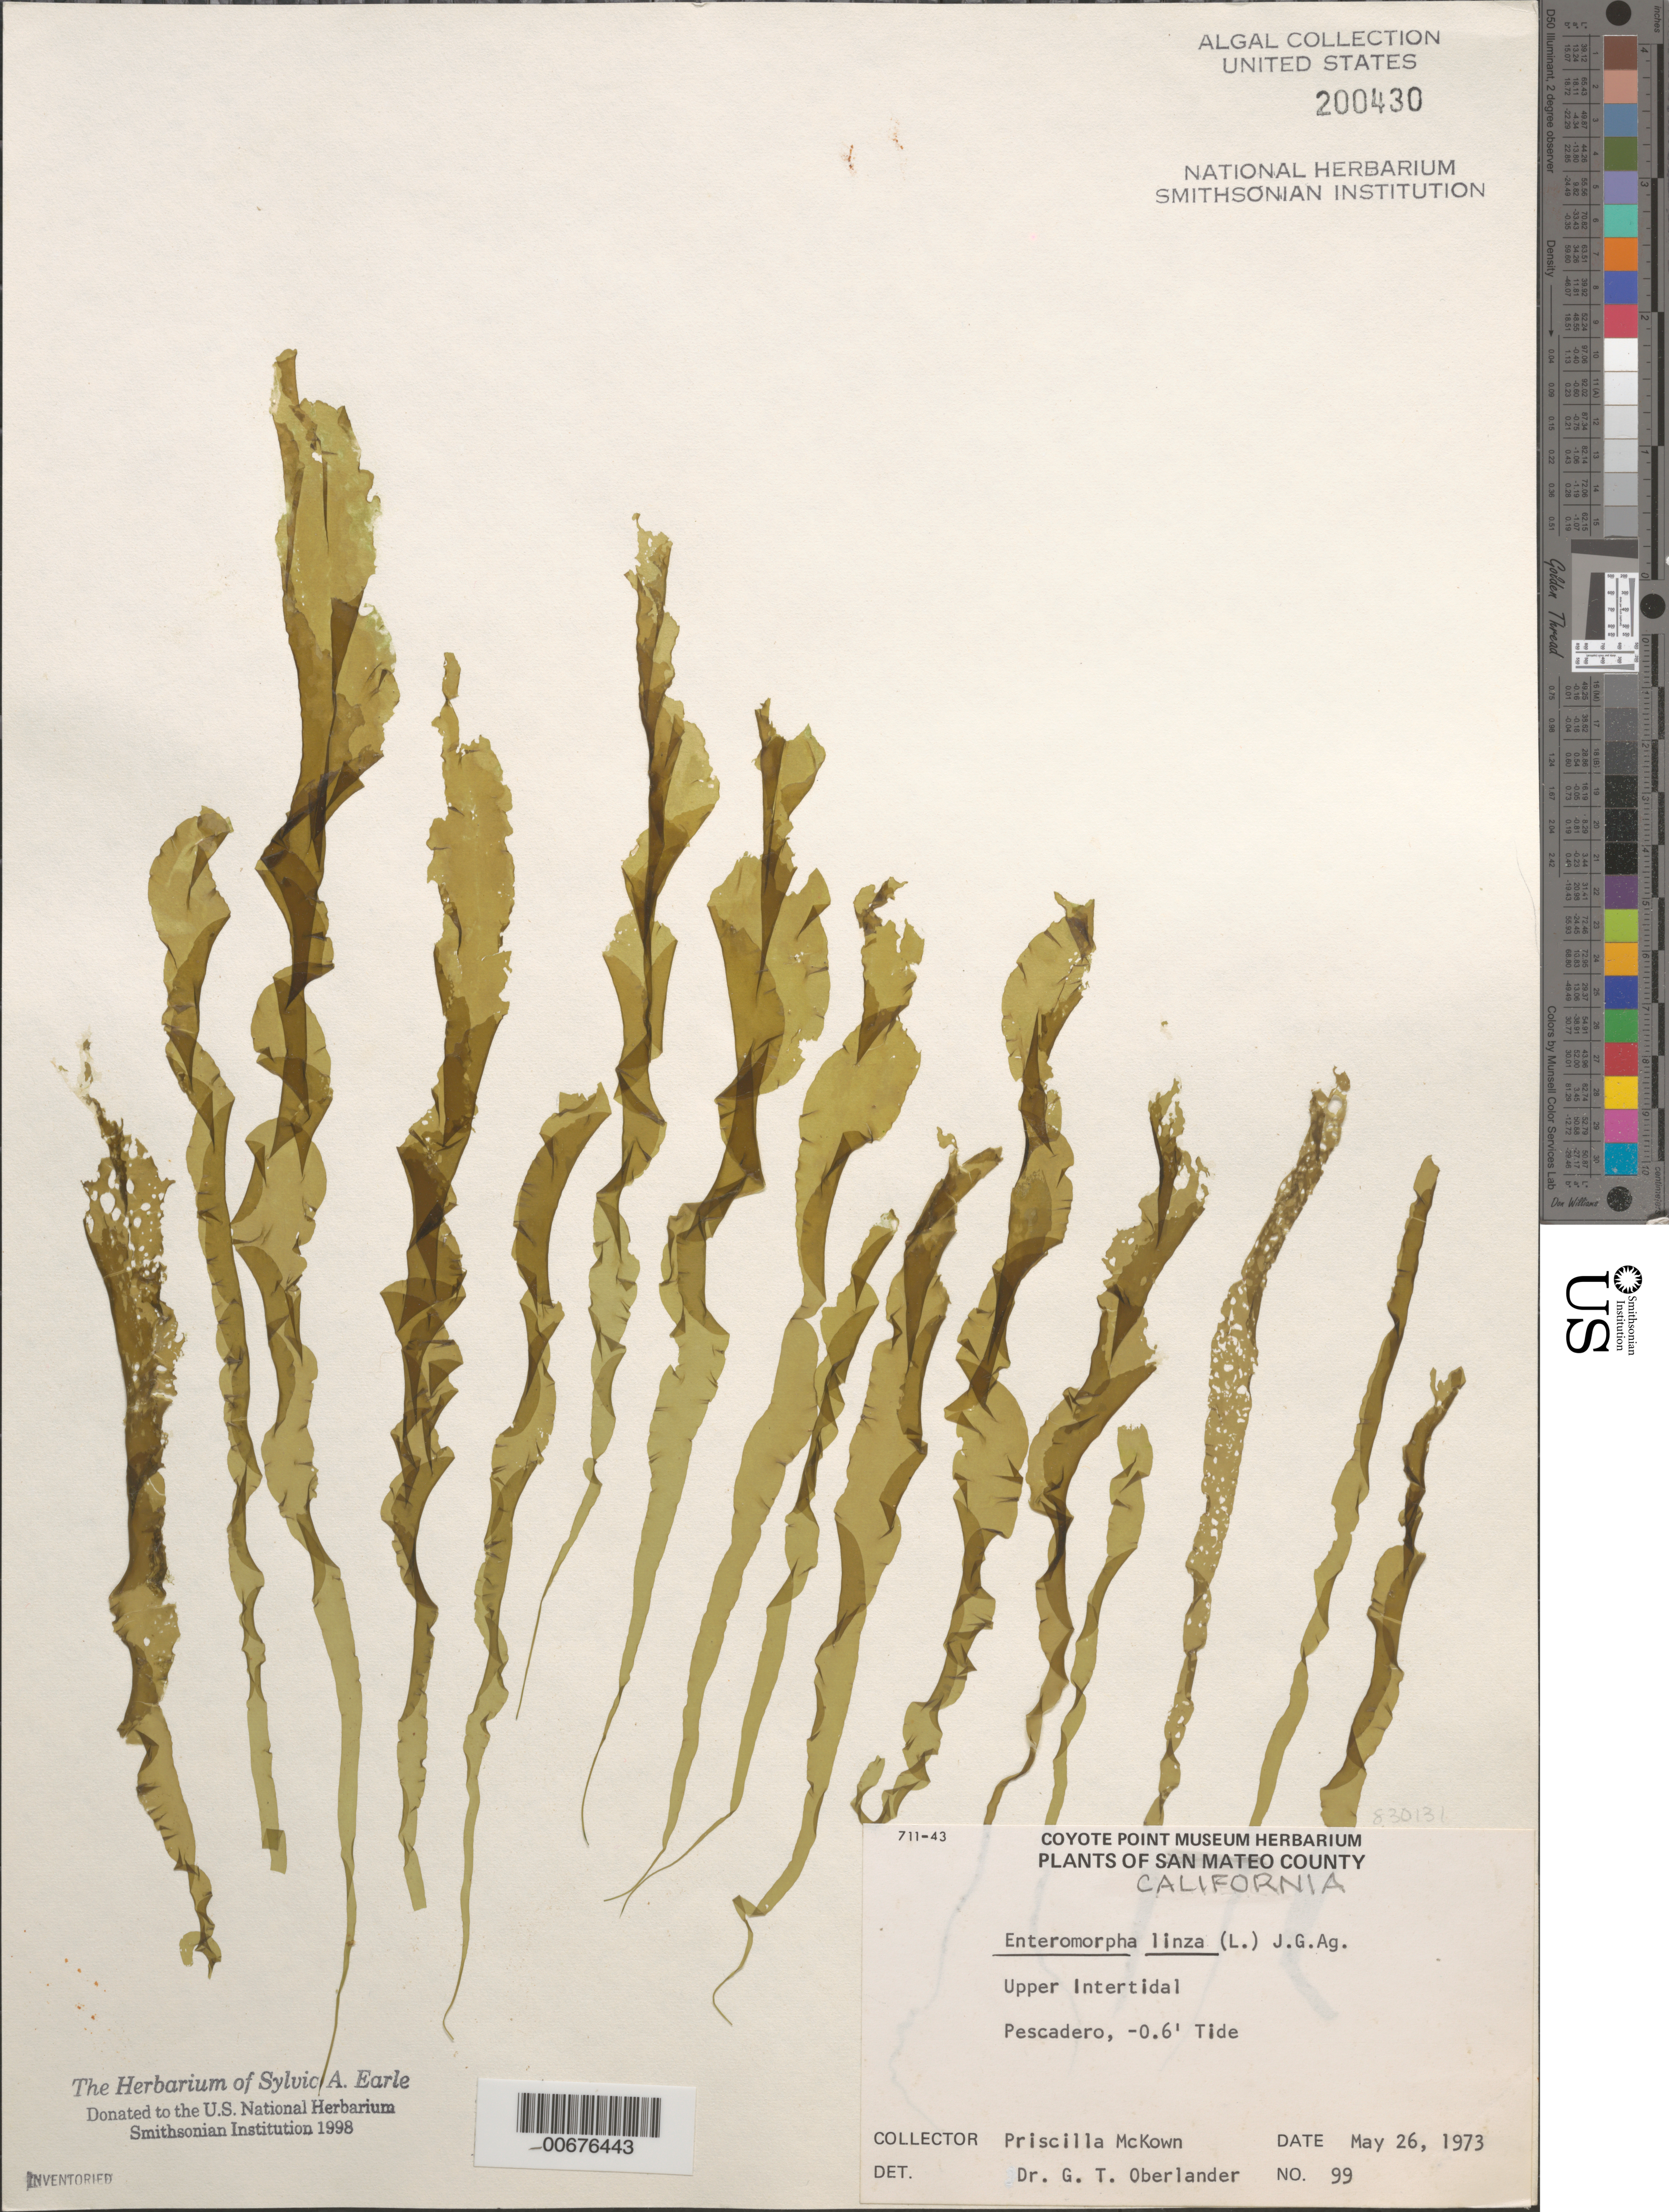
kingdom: Plantae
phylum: Chlorophyta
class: Ulvophyceae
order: Ulvales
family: Ulvaceae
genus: Ulva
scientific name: Ulva linza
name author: L.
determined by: Algae name updating Project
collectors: P. McKown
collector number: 99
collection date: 1973-05-26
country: United States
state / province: California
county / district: San Mateo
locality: San Mateo County. Pescadero.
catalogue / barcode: US 200430